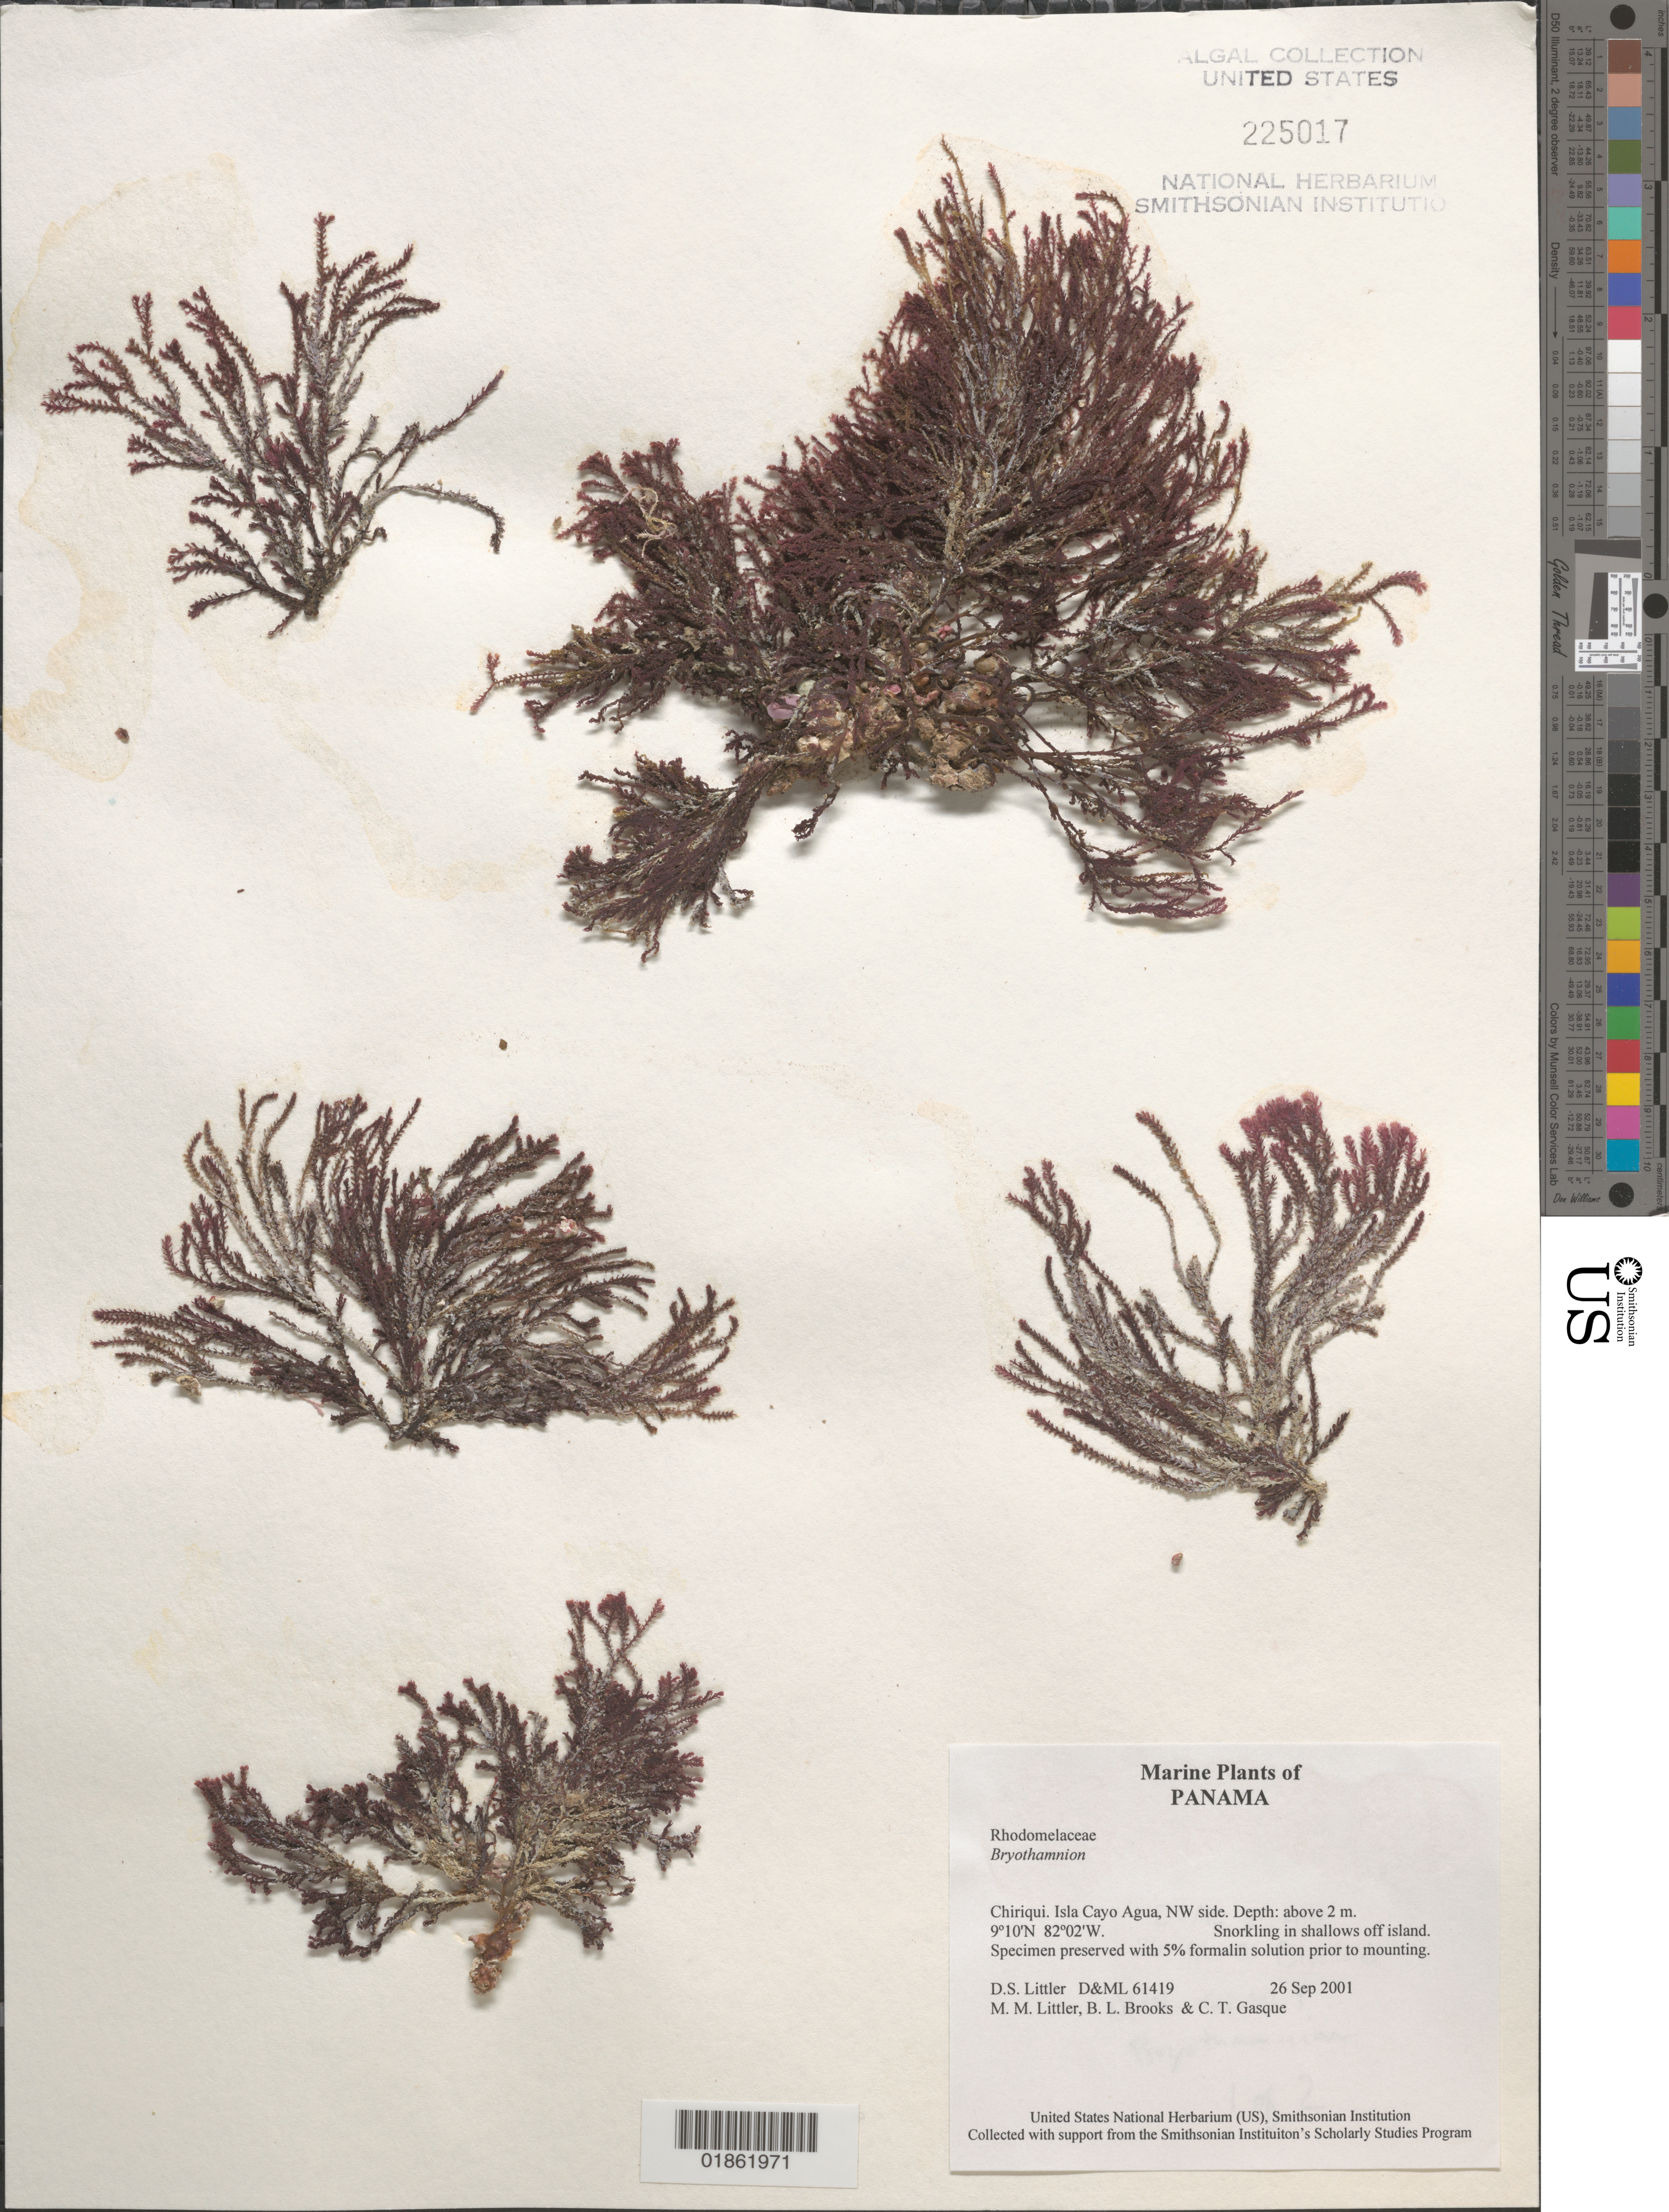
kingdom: Plantae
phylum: Rhodophyta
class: Florideophyceae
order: Ceramiales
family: Rhodomelaceae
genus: Bryothamnion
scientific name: Bryothamnion triquetrum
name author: (S.G. Gmel.) M. Howe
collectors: D. S. Littler, M. M. Littler & C. Gasque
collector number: D&ML 61419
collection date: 2001-09-26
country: Panama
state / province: Bocas del Toro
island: Cayo de Agua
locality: Isla Cayo de Agua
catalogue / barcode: US 225017